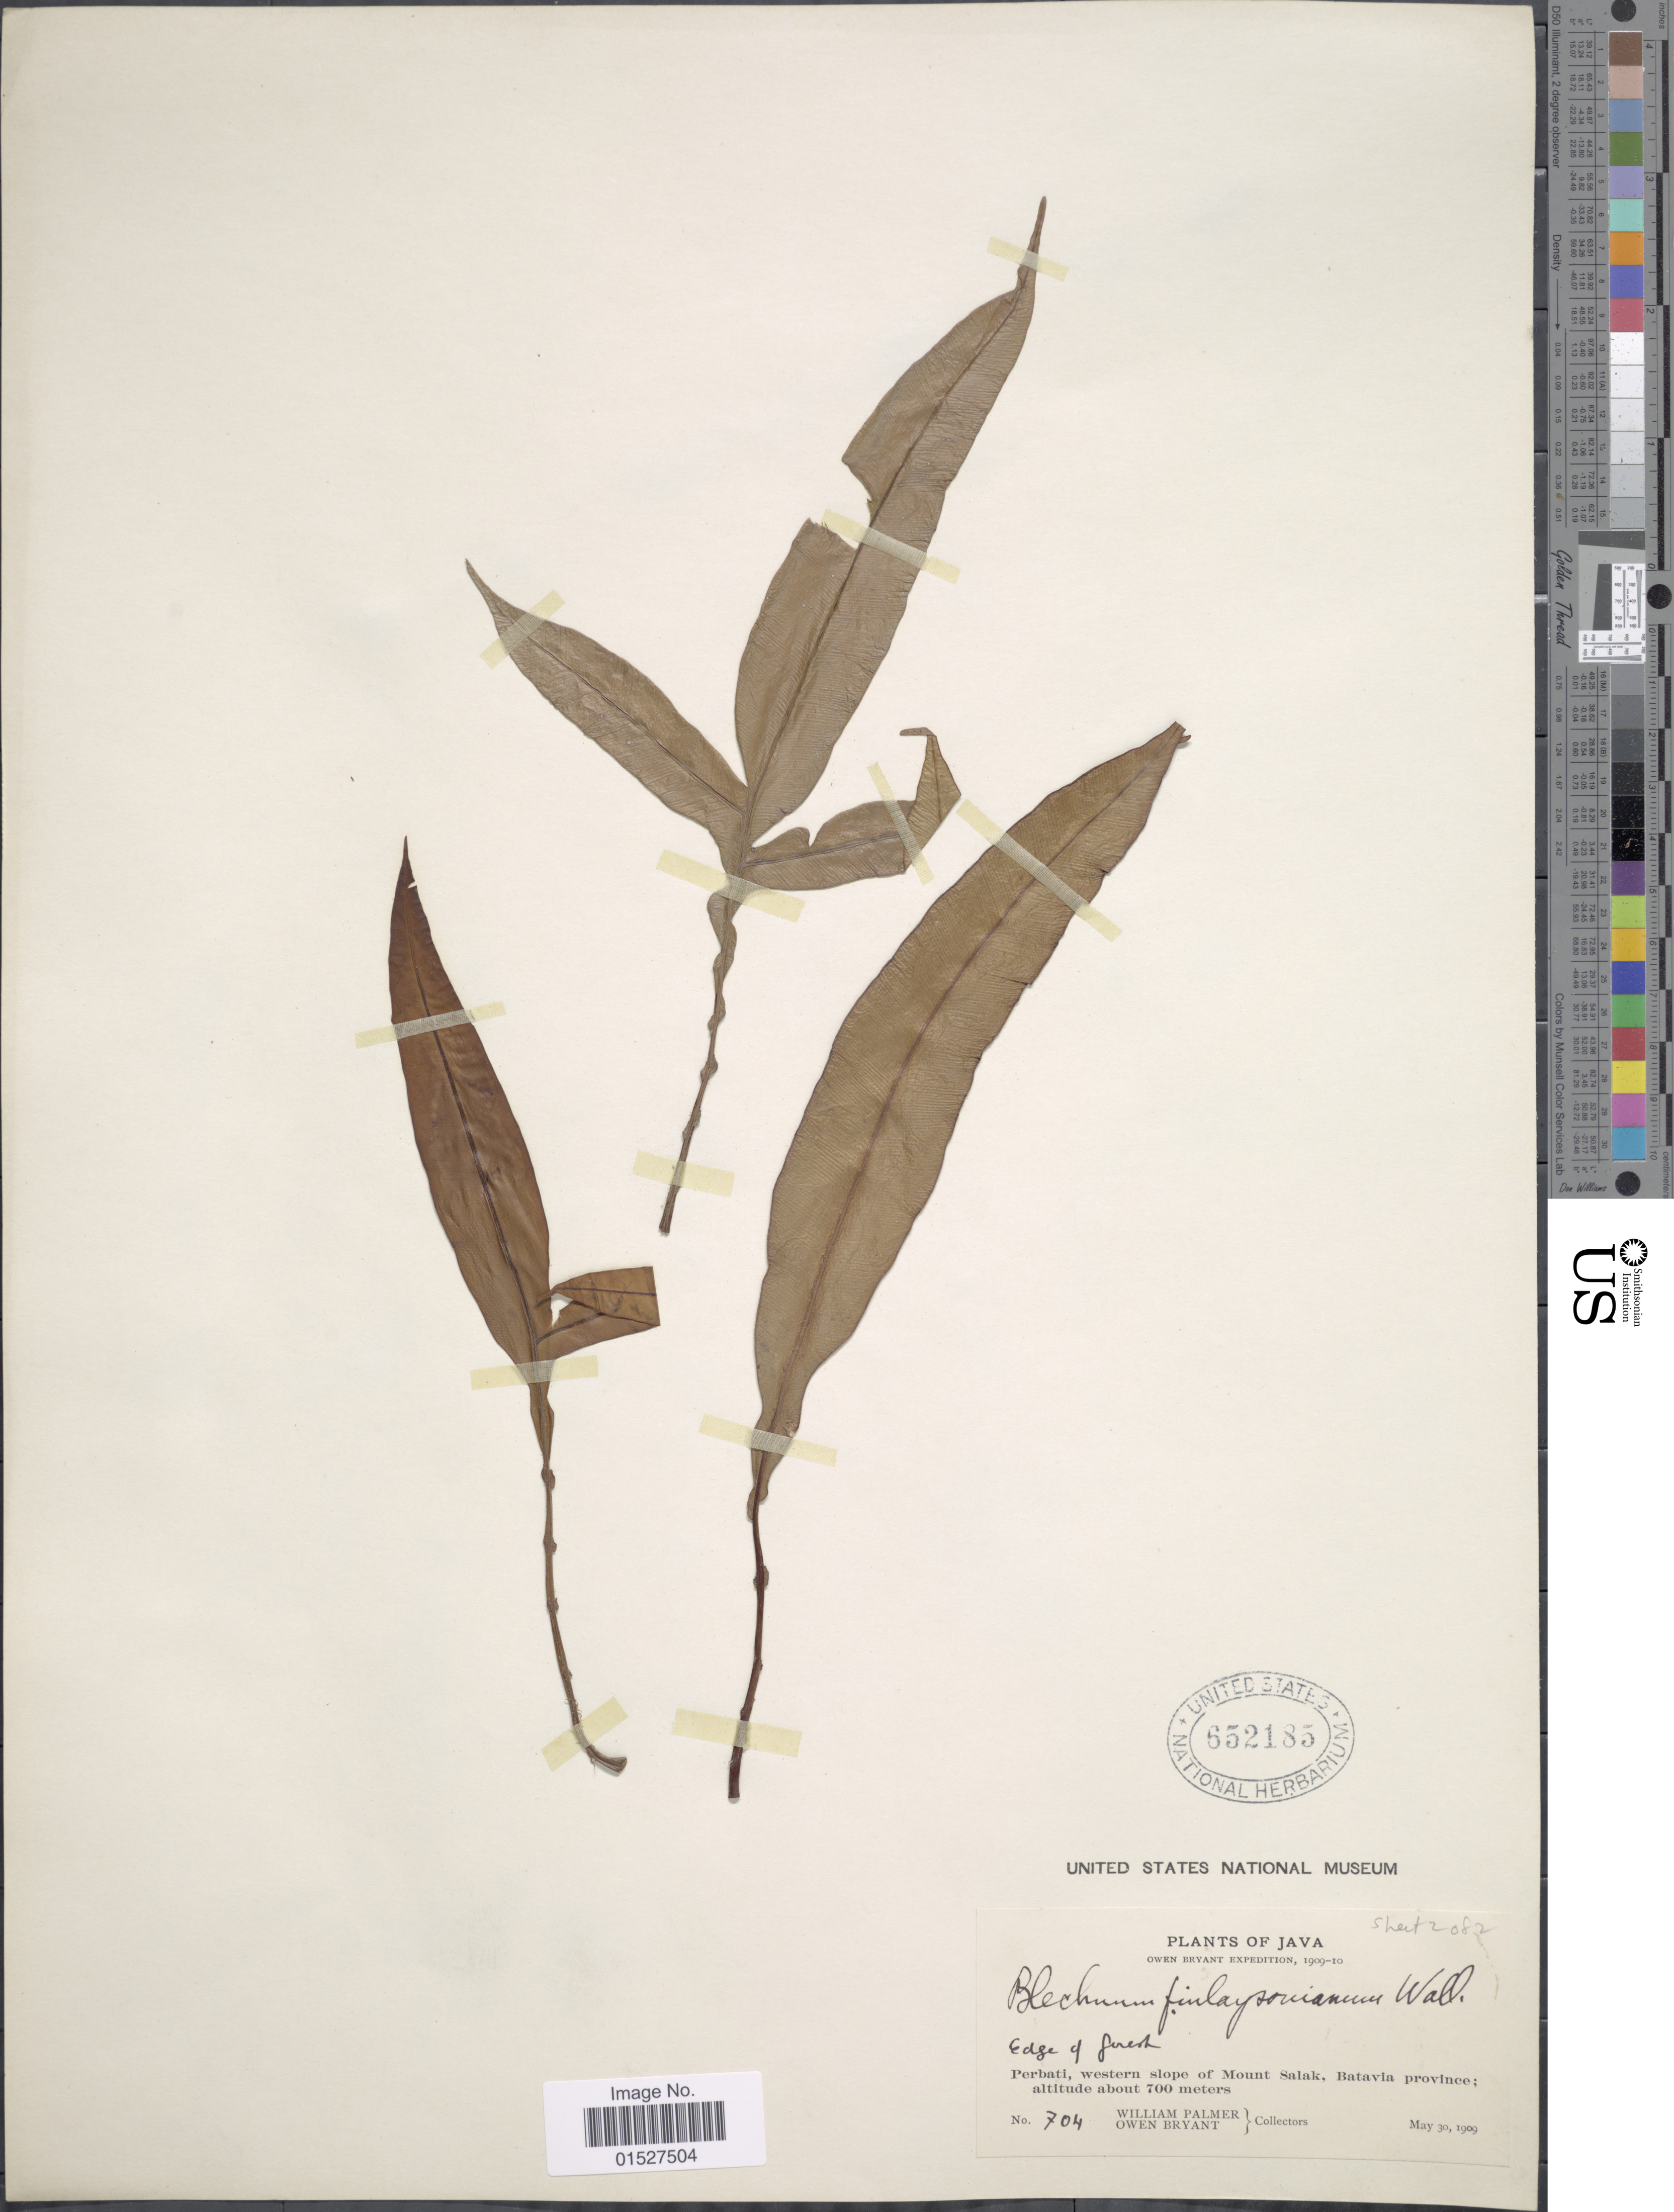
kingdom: Plantae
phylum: Tracheophyta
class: Polypodiopsida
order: Polypodiales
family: Blechnaceae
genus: Blechnum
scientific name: Blechnum finlaysonianum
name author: Wall.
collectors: W. Palmer & O. Bryant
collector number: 704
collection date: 1909-05-30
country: Indonesia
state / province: Java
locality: Perbati, western slope of Mount Salak, Batavia province.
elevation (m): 700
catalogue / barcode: US 652185